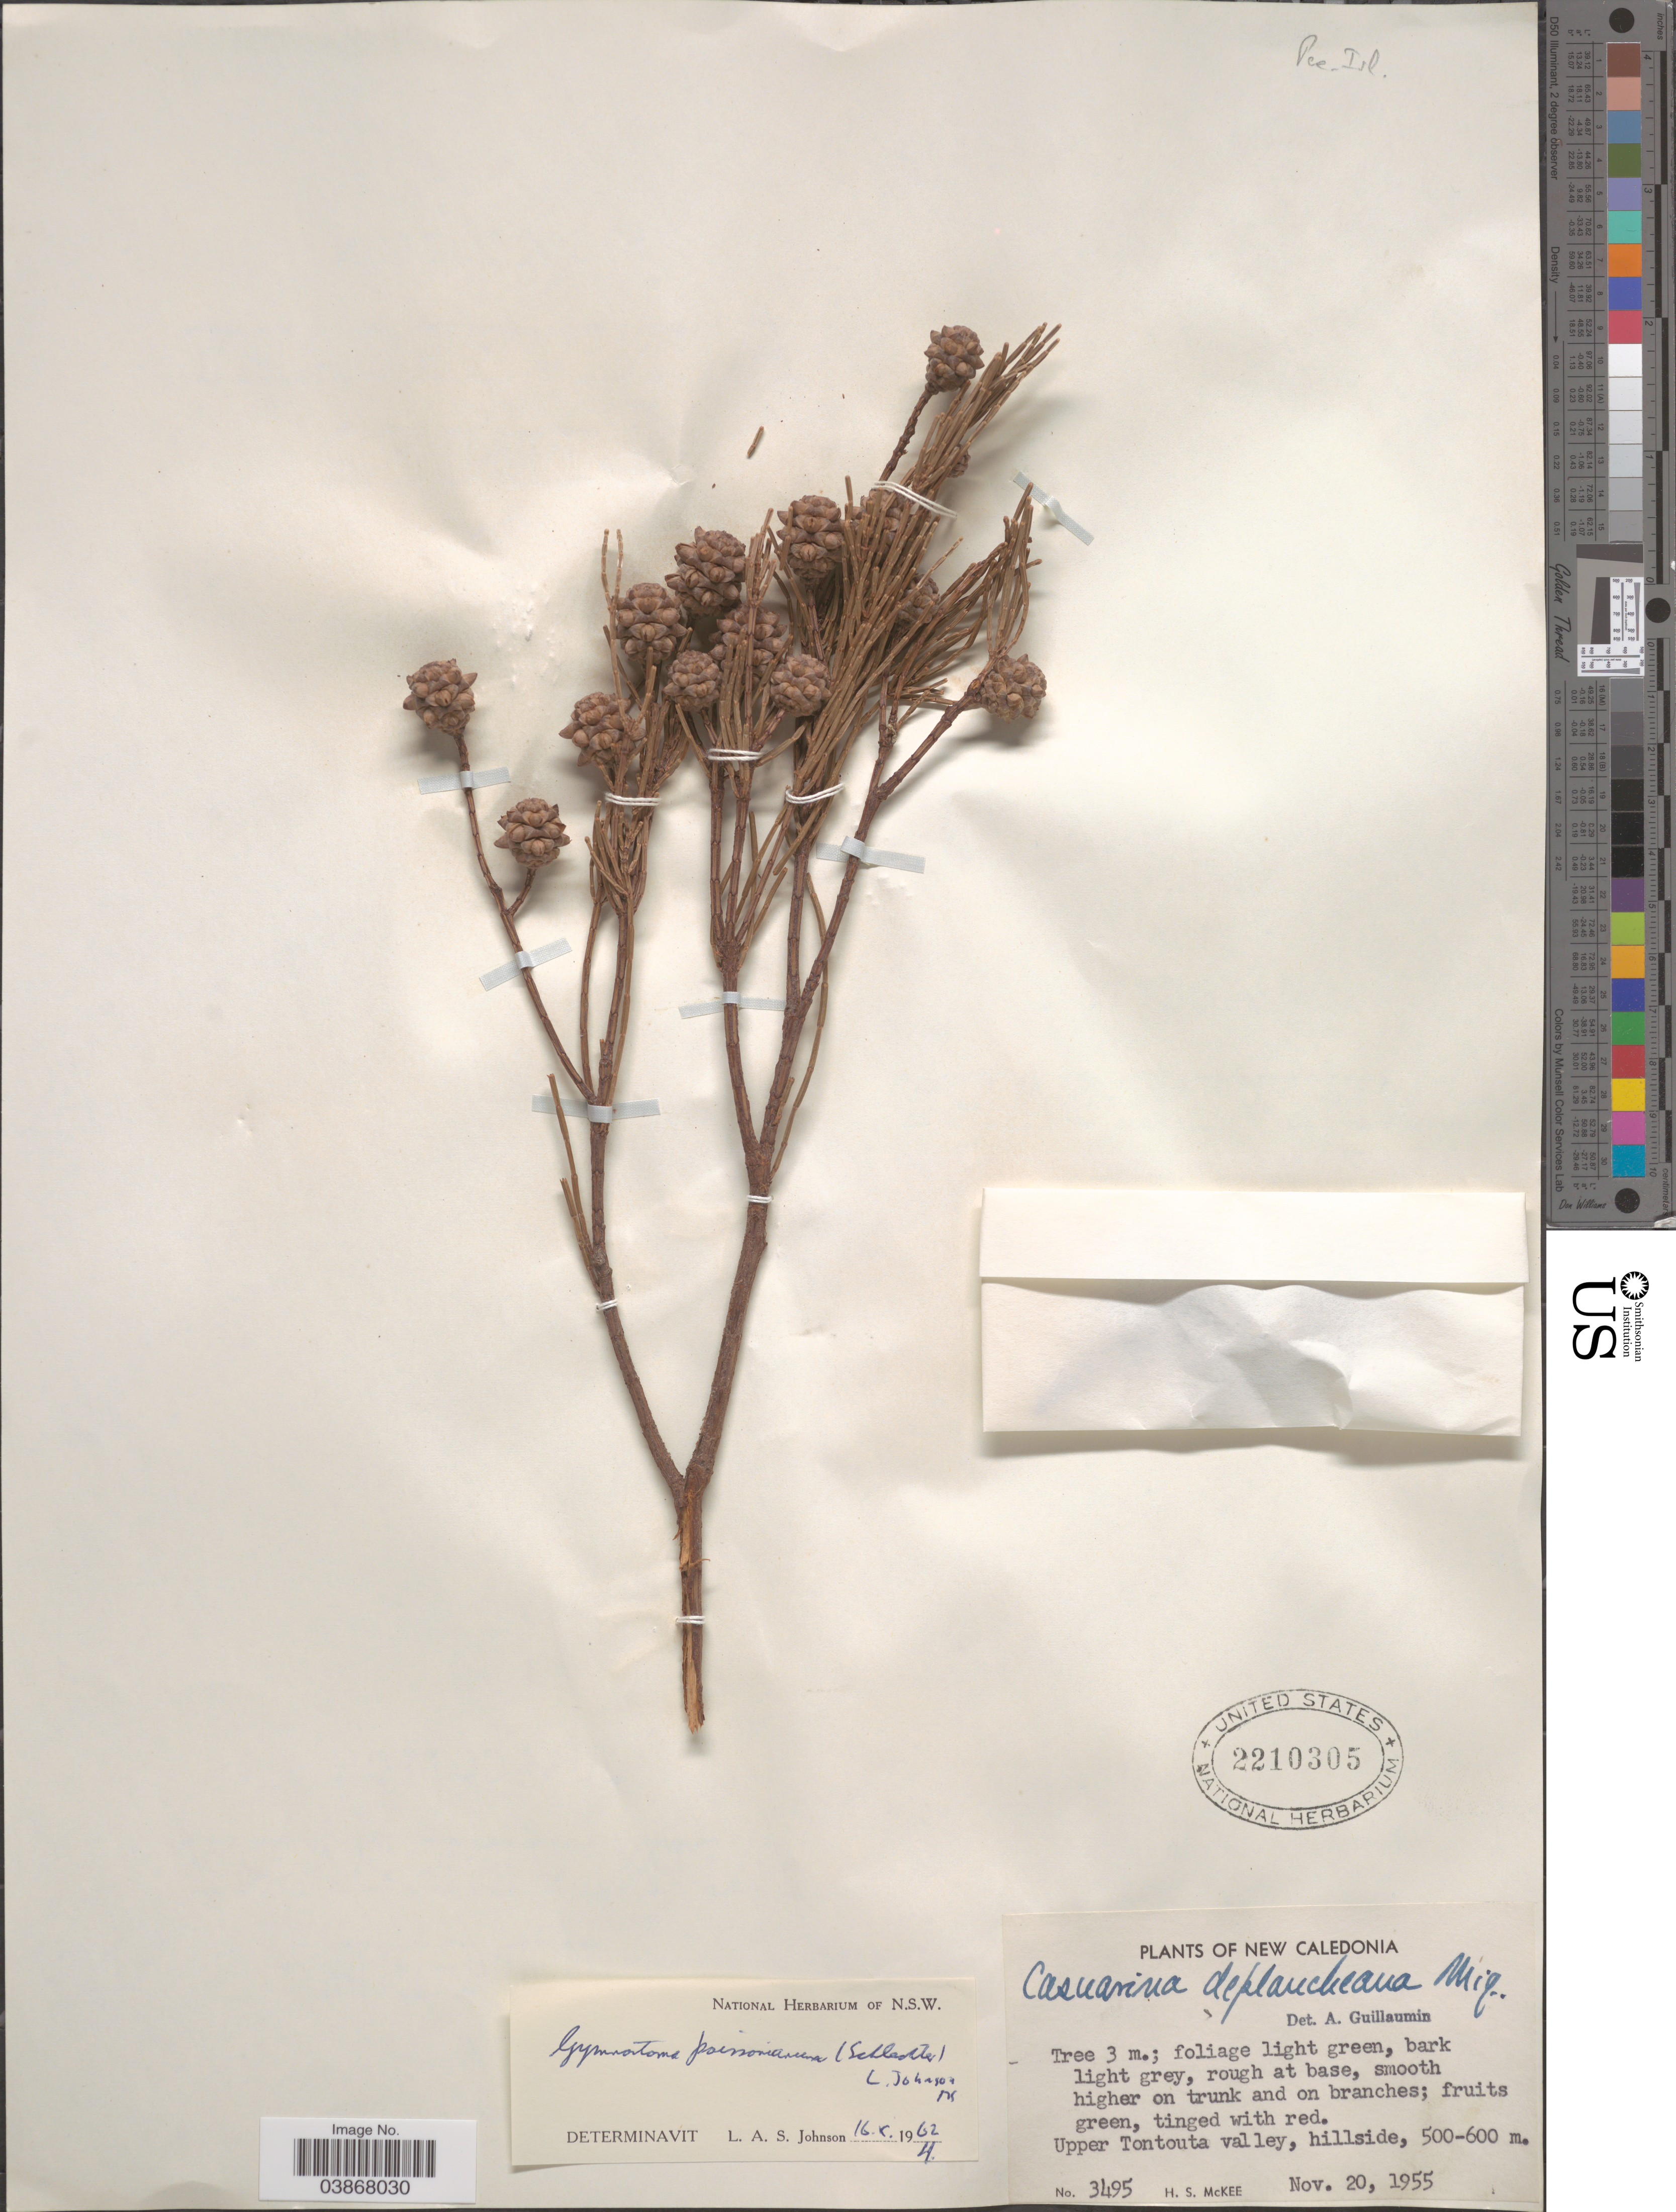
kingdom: Plantae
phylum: Tracheophyta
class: Magnoliopsida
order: Fagales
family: Casuarinaceae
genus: Gymnostoma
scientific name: Gymnostoma poissonianum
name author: (Schltr.) L.A.S. Johnson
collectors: H. S. McKee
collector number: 3495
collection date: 1955-11-20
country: New Caledonia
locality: Upper Tontouta valley.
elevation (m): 500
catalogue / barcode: US 2210305